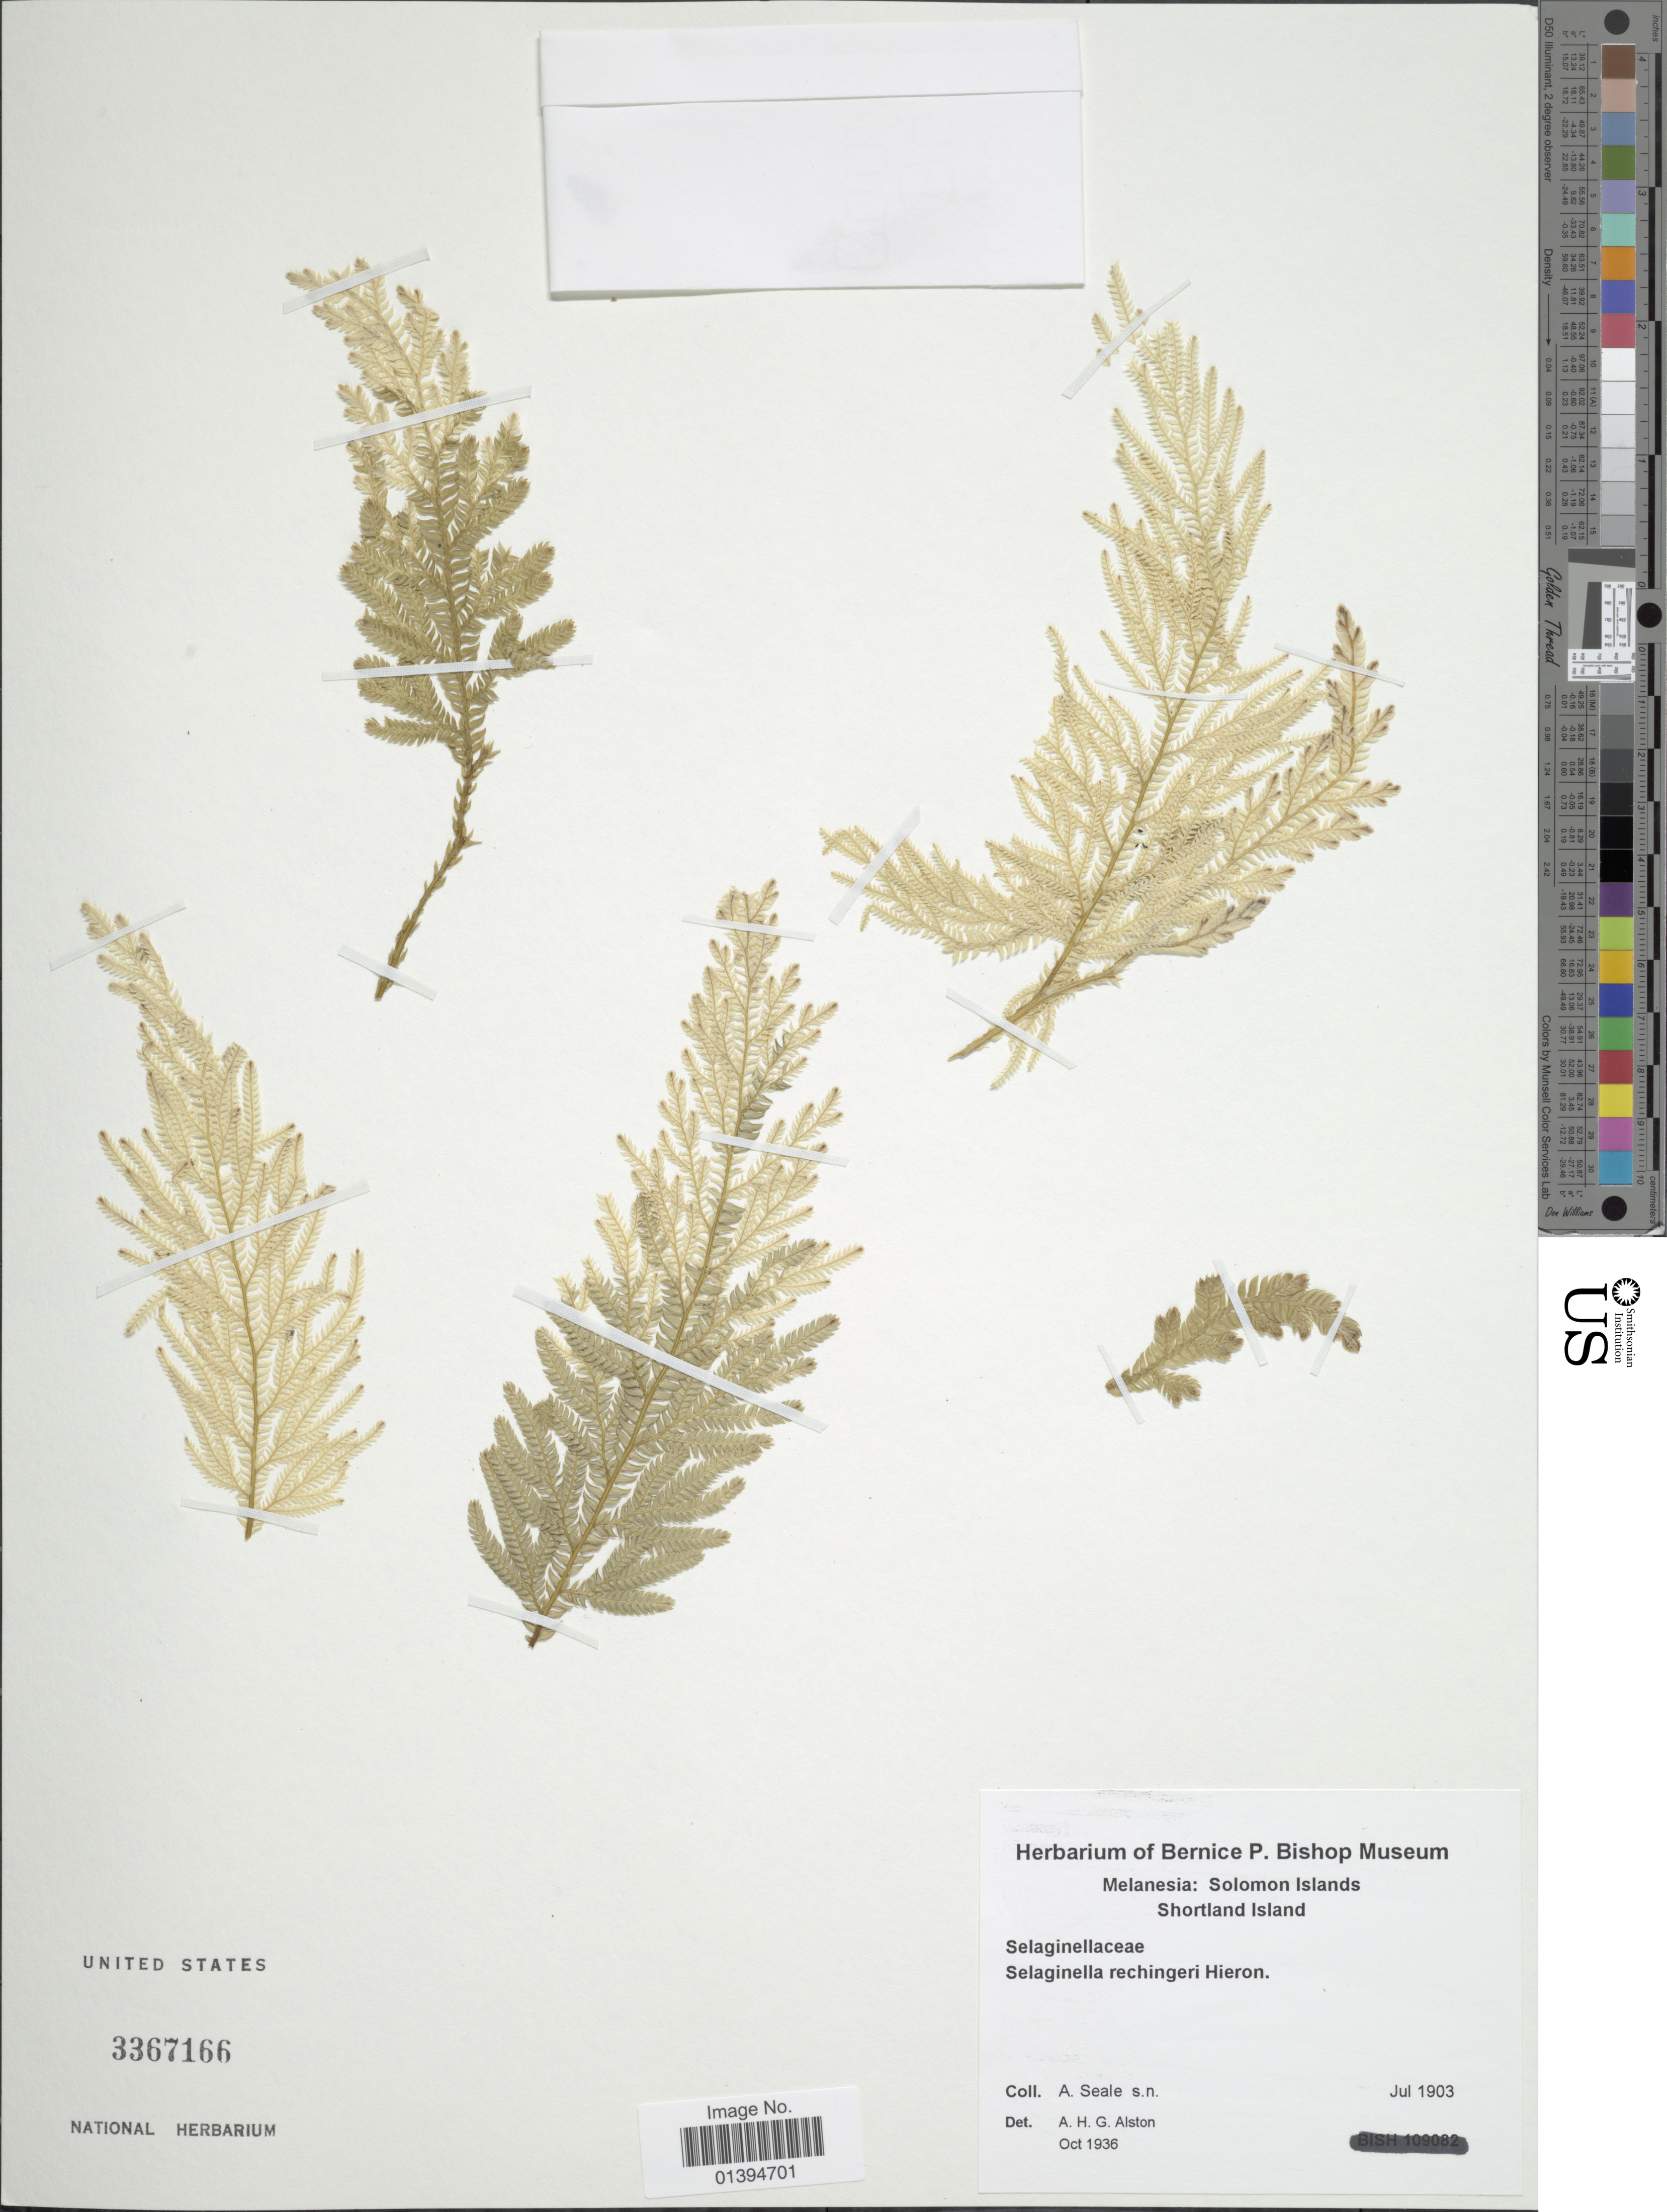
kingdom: Plantae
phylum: Tracheophyta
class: Lycopodiopsida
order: Selaginellales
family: Selaginellaceae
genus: Selaginella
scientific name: Selaginella rechingeri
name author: Hieron.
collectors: A. Seale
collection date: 1903-07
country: Solomon Islands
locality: Melanesia, Shortland Island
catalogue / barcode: US 3367166